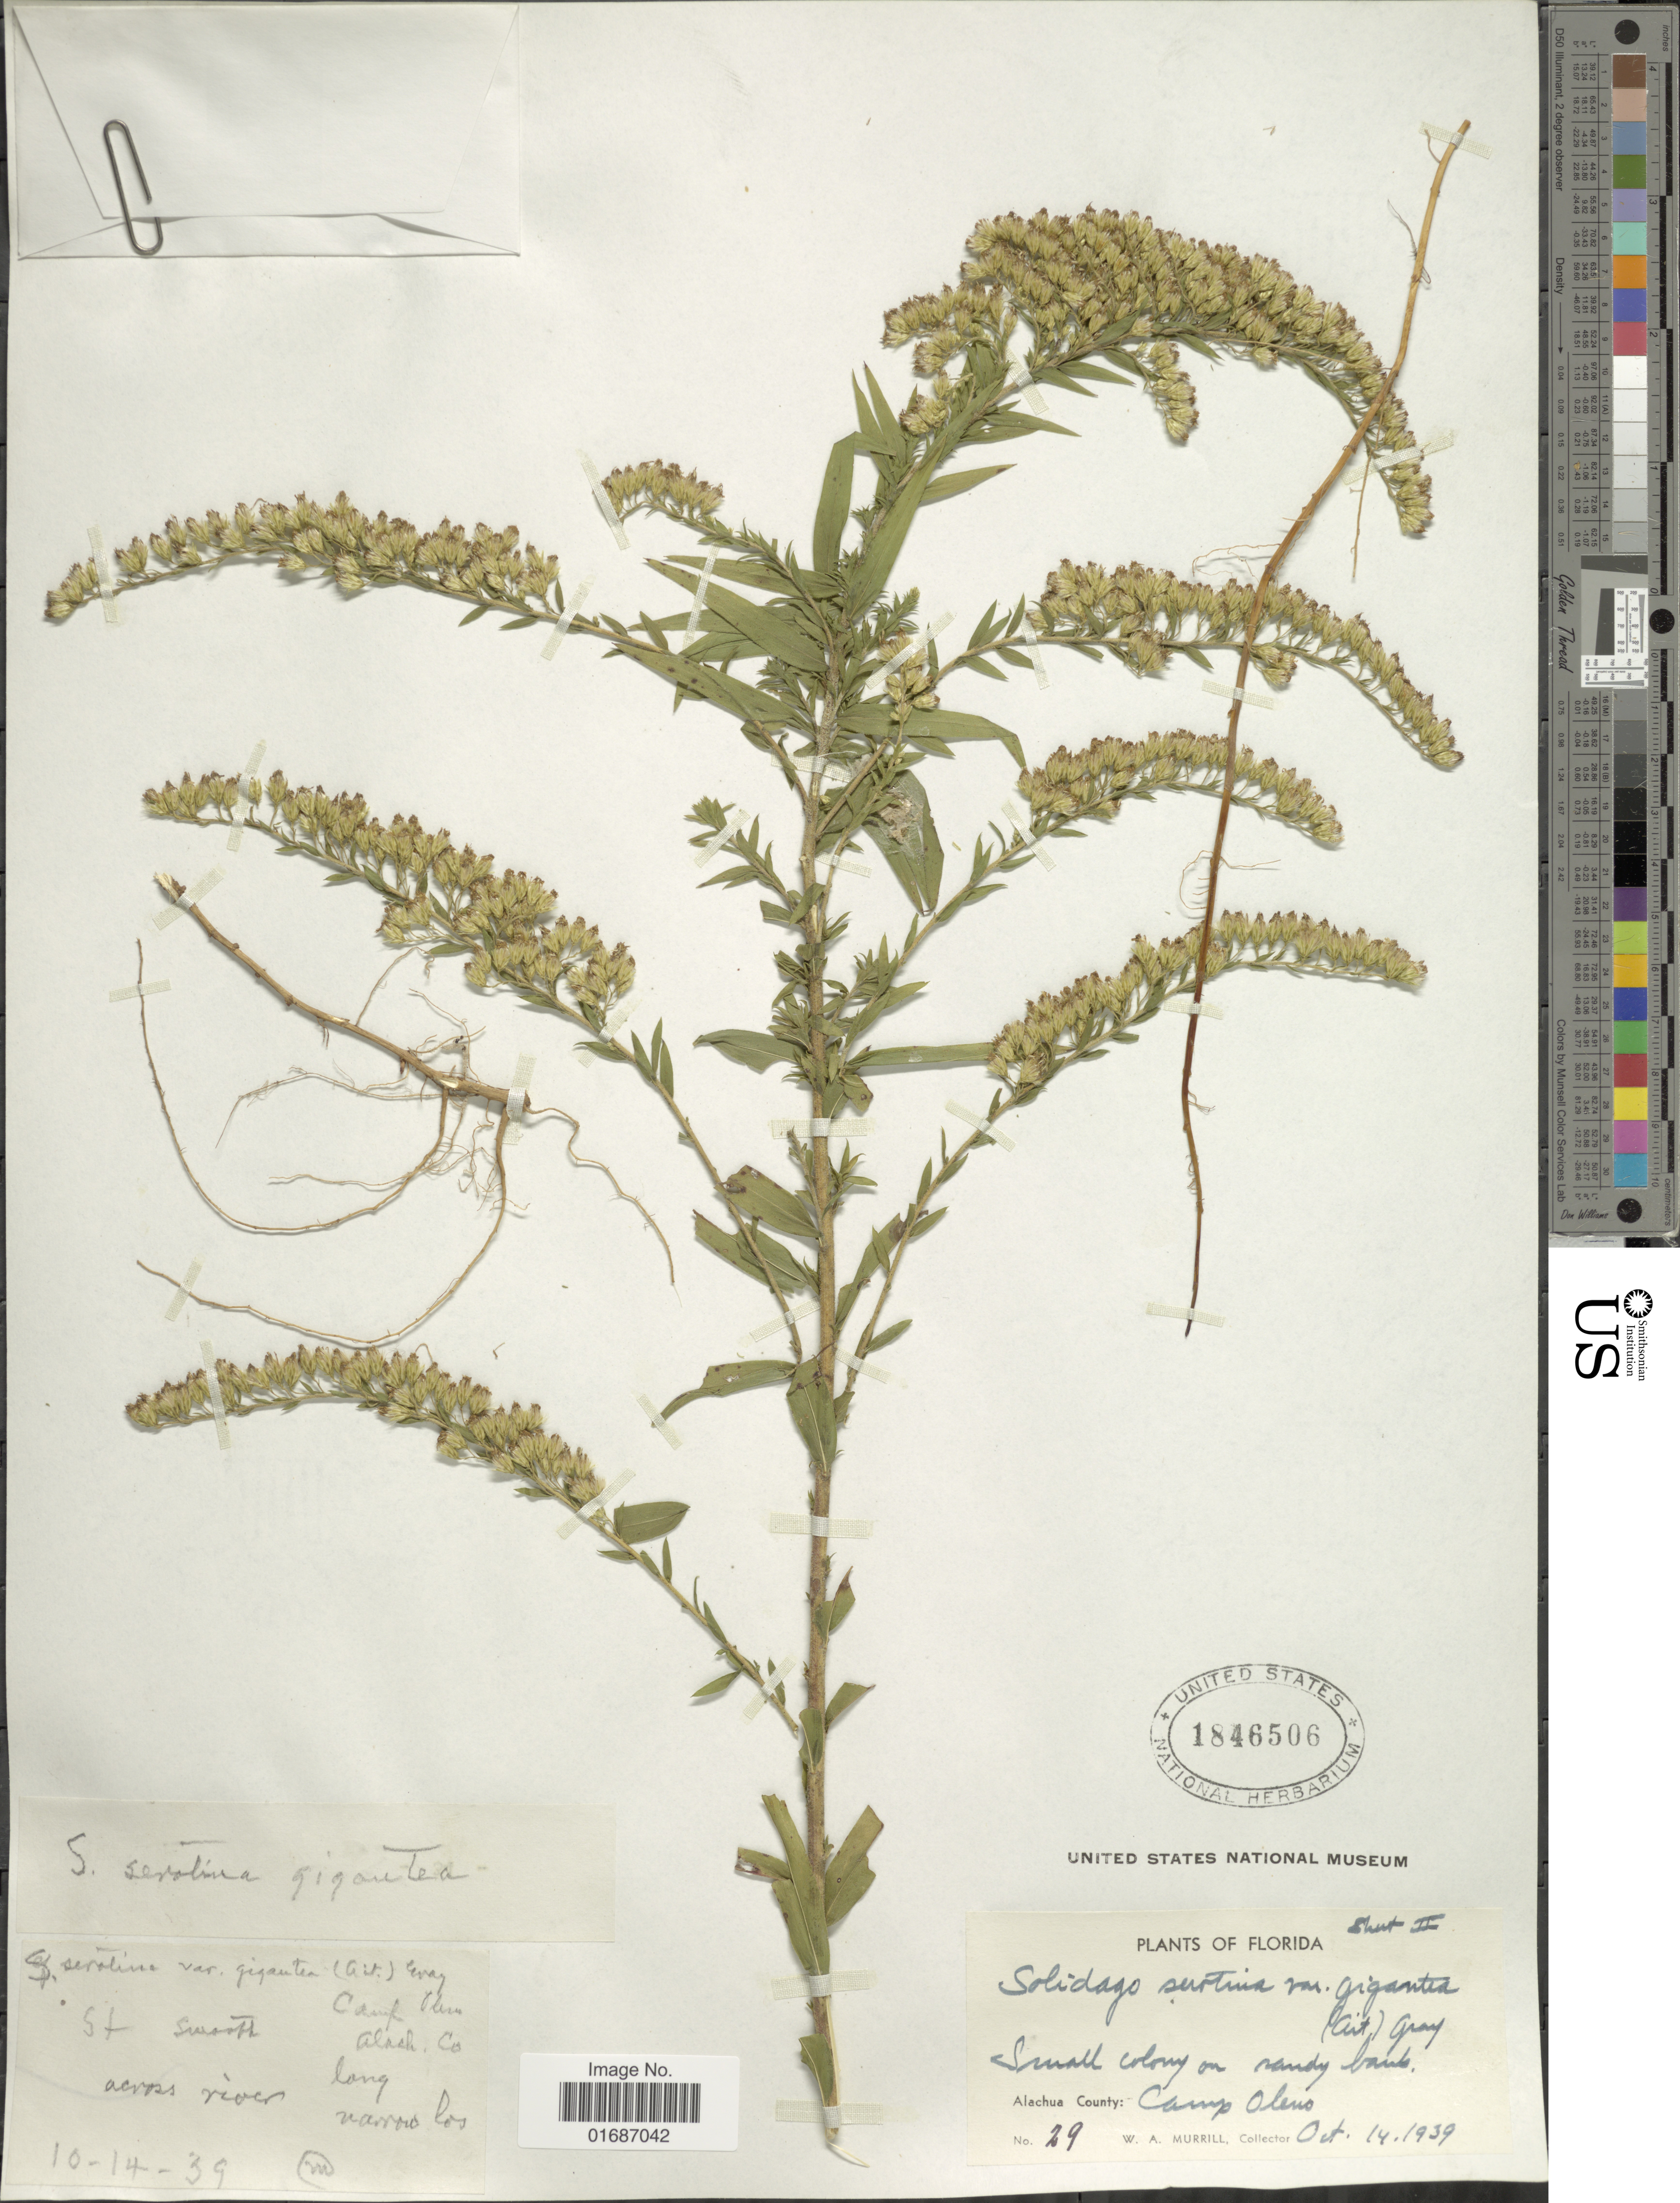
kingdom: Plantae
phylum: Tracheophyta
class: Magnoliopsida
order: Asterales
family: Asteraceae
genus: Solidago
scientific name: Solidago gigantea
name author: Aiton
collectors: W. A. Murrill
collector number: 29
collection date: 1939-10-14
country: United States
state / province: Florida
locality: Small colony on sandy banks, Alachua County: Camp Oleno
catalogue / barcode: US 1846506